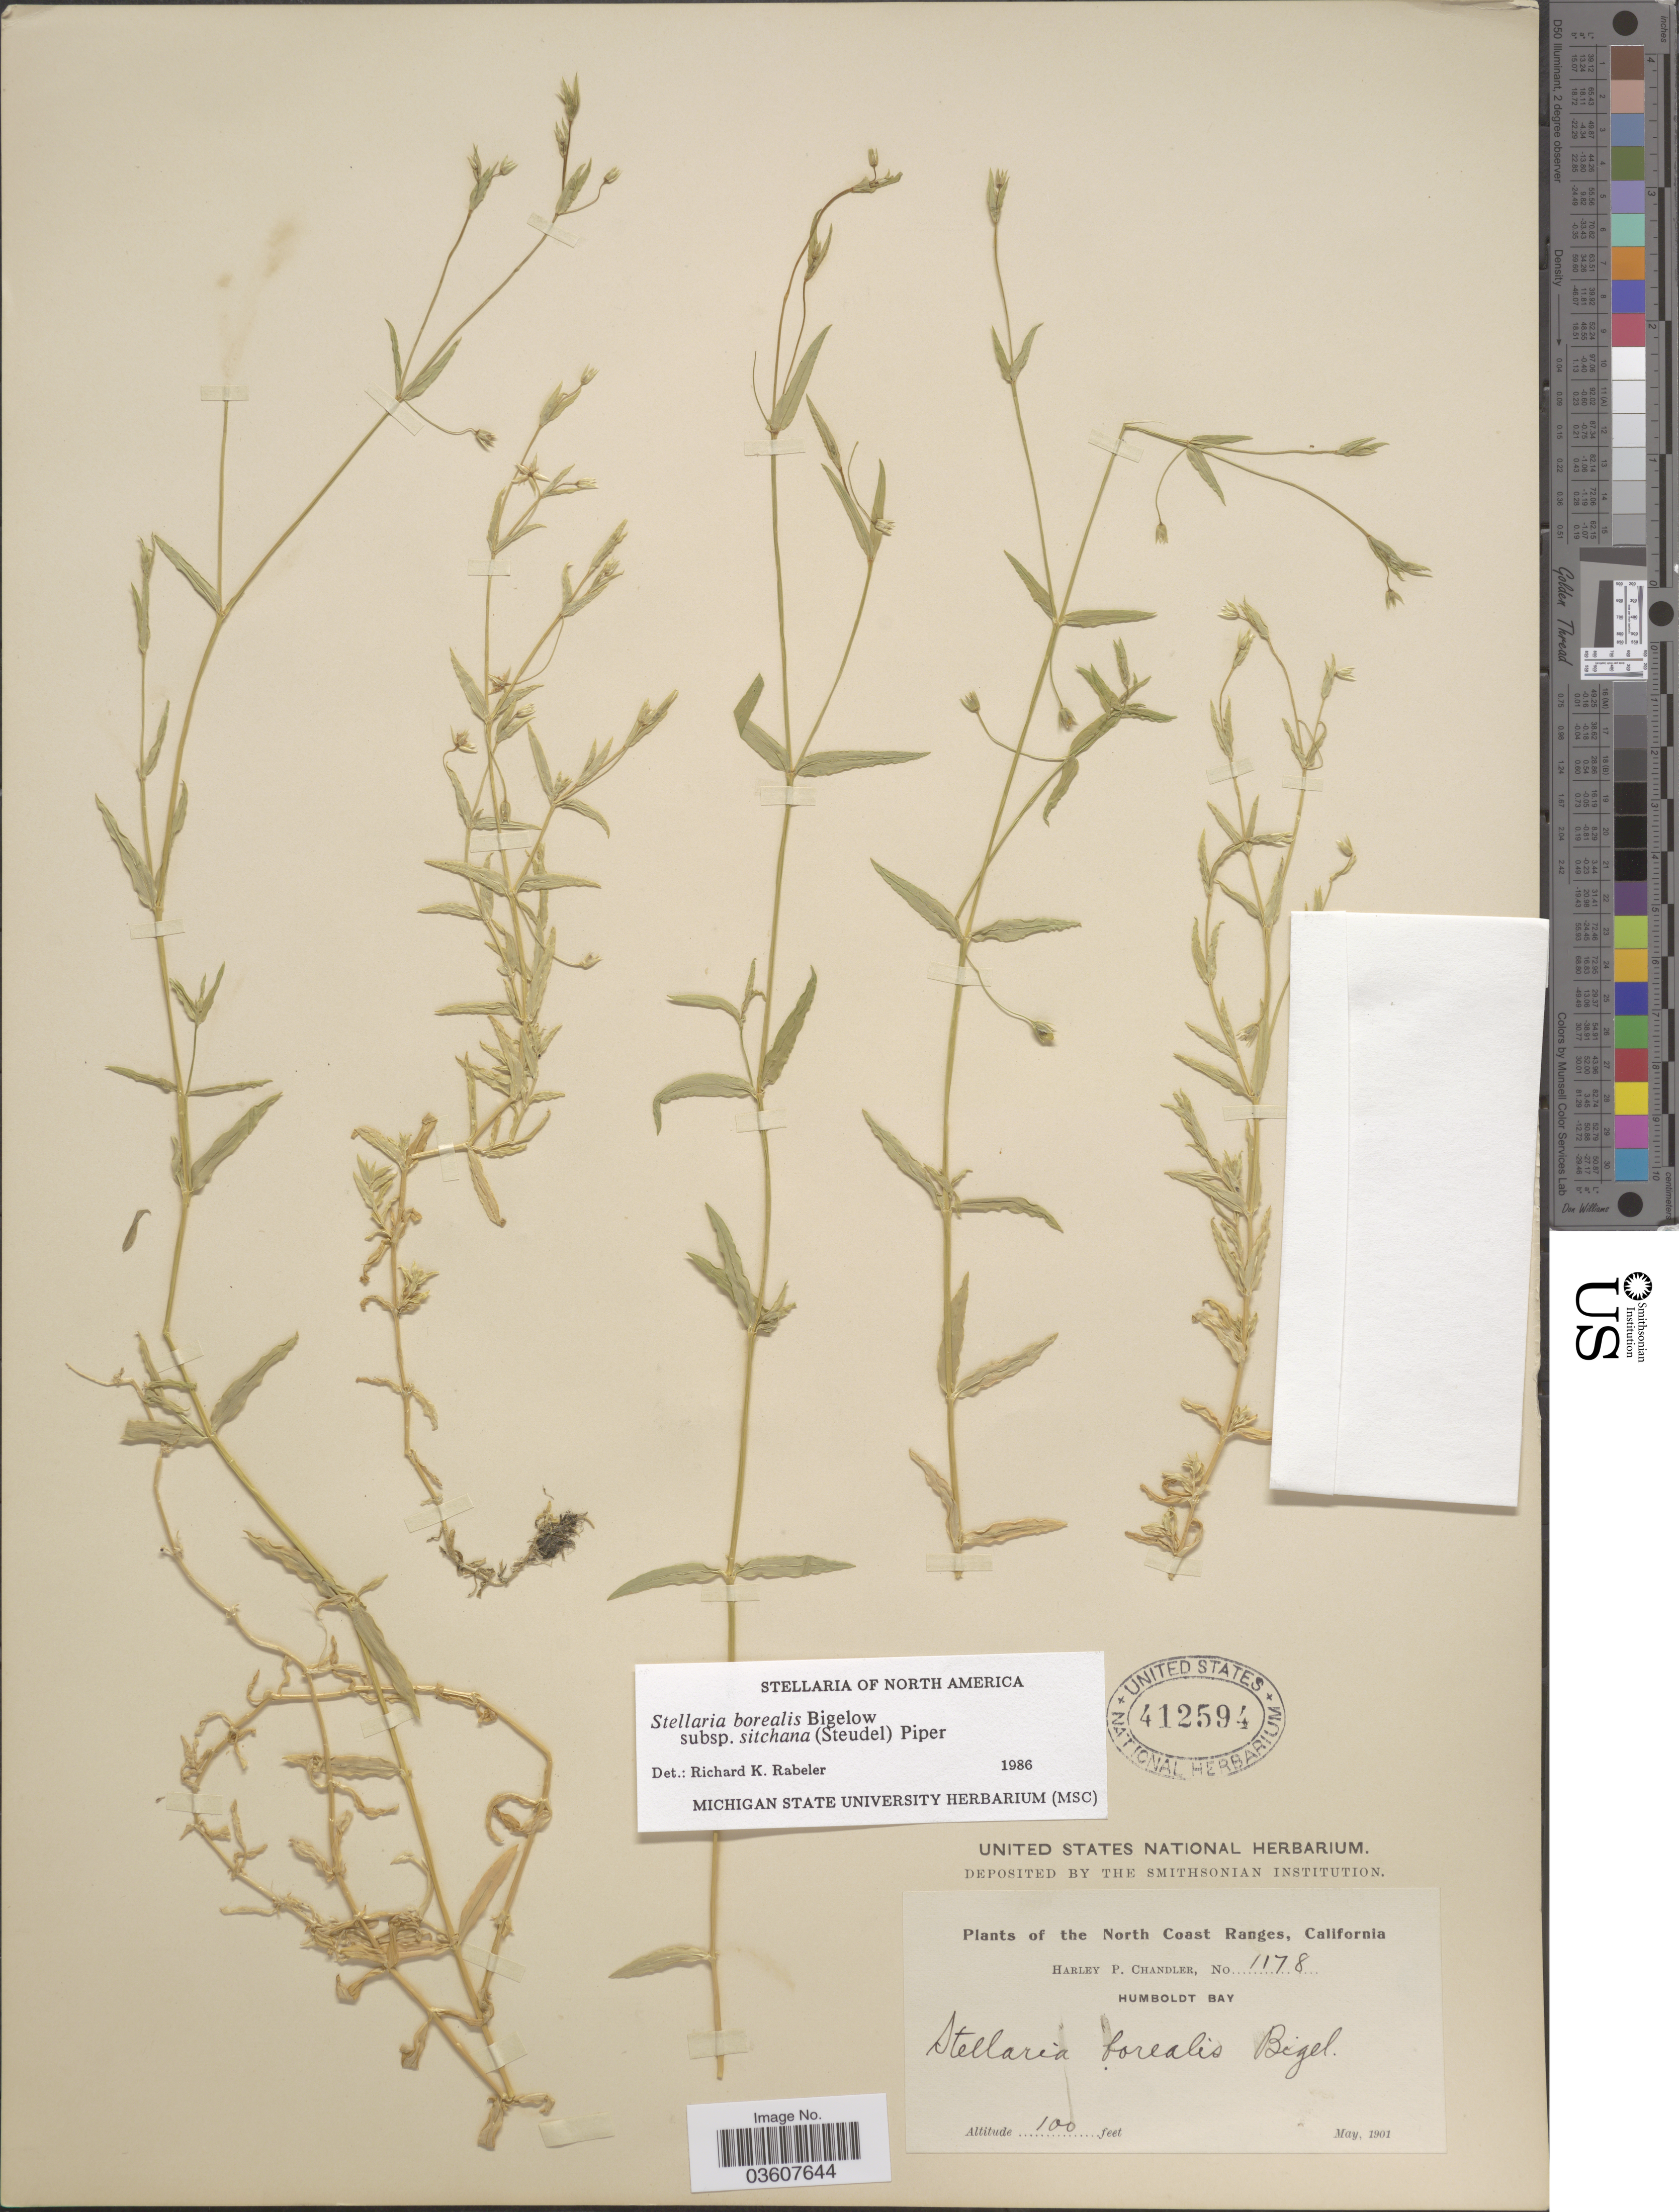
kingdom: Plantae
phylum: Tracheophyta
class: Magnoliopsida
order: Caryophyllales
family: Caryophyllaceae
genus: Stellaria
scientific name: Stellaria borealis subsp. sitchana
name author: (Steud.) Piper & Beattie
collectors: H. Chandler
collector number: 1178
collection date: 1901-05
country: United States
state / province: California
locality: The North Coast Ranges. Humboldt Bay.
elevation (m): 30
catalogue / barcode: US 412594